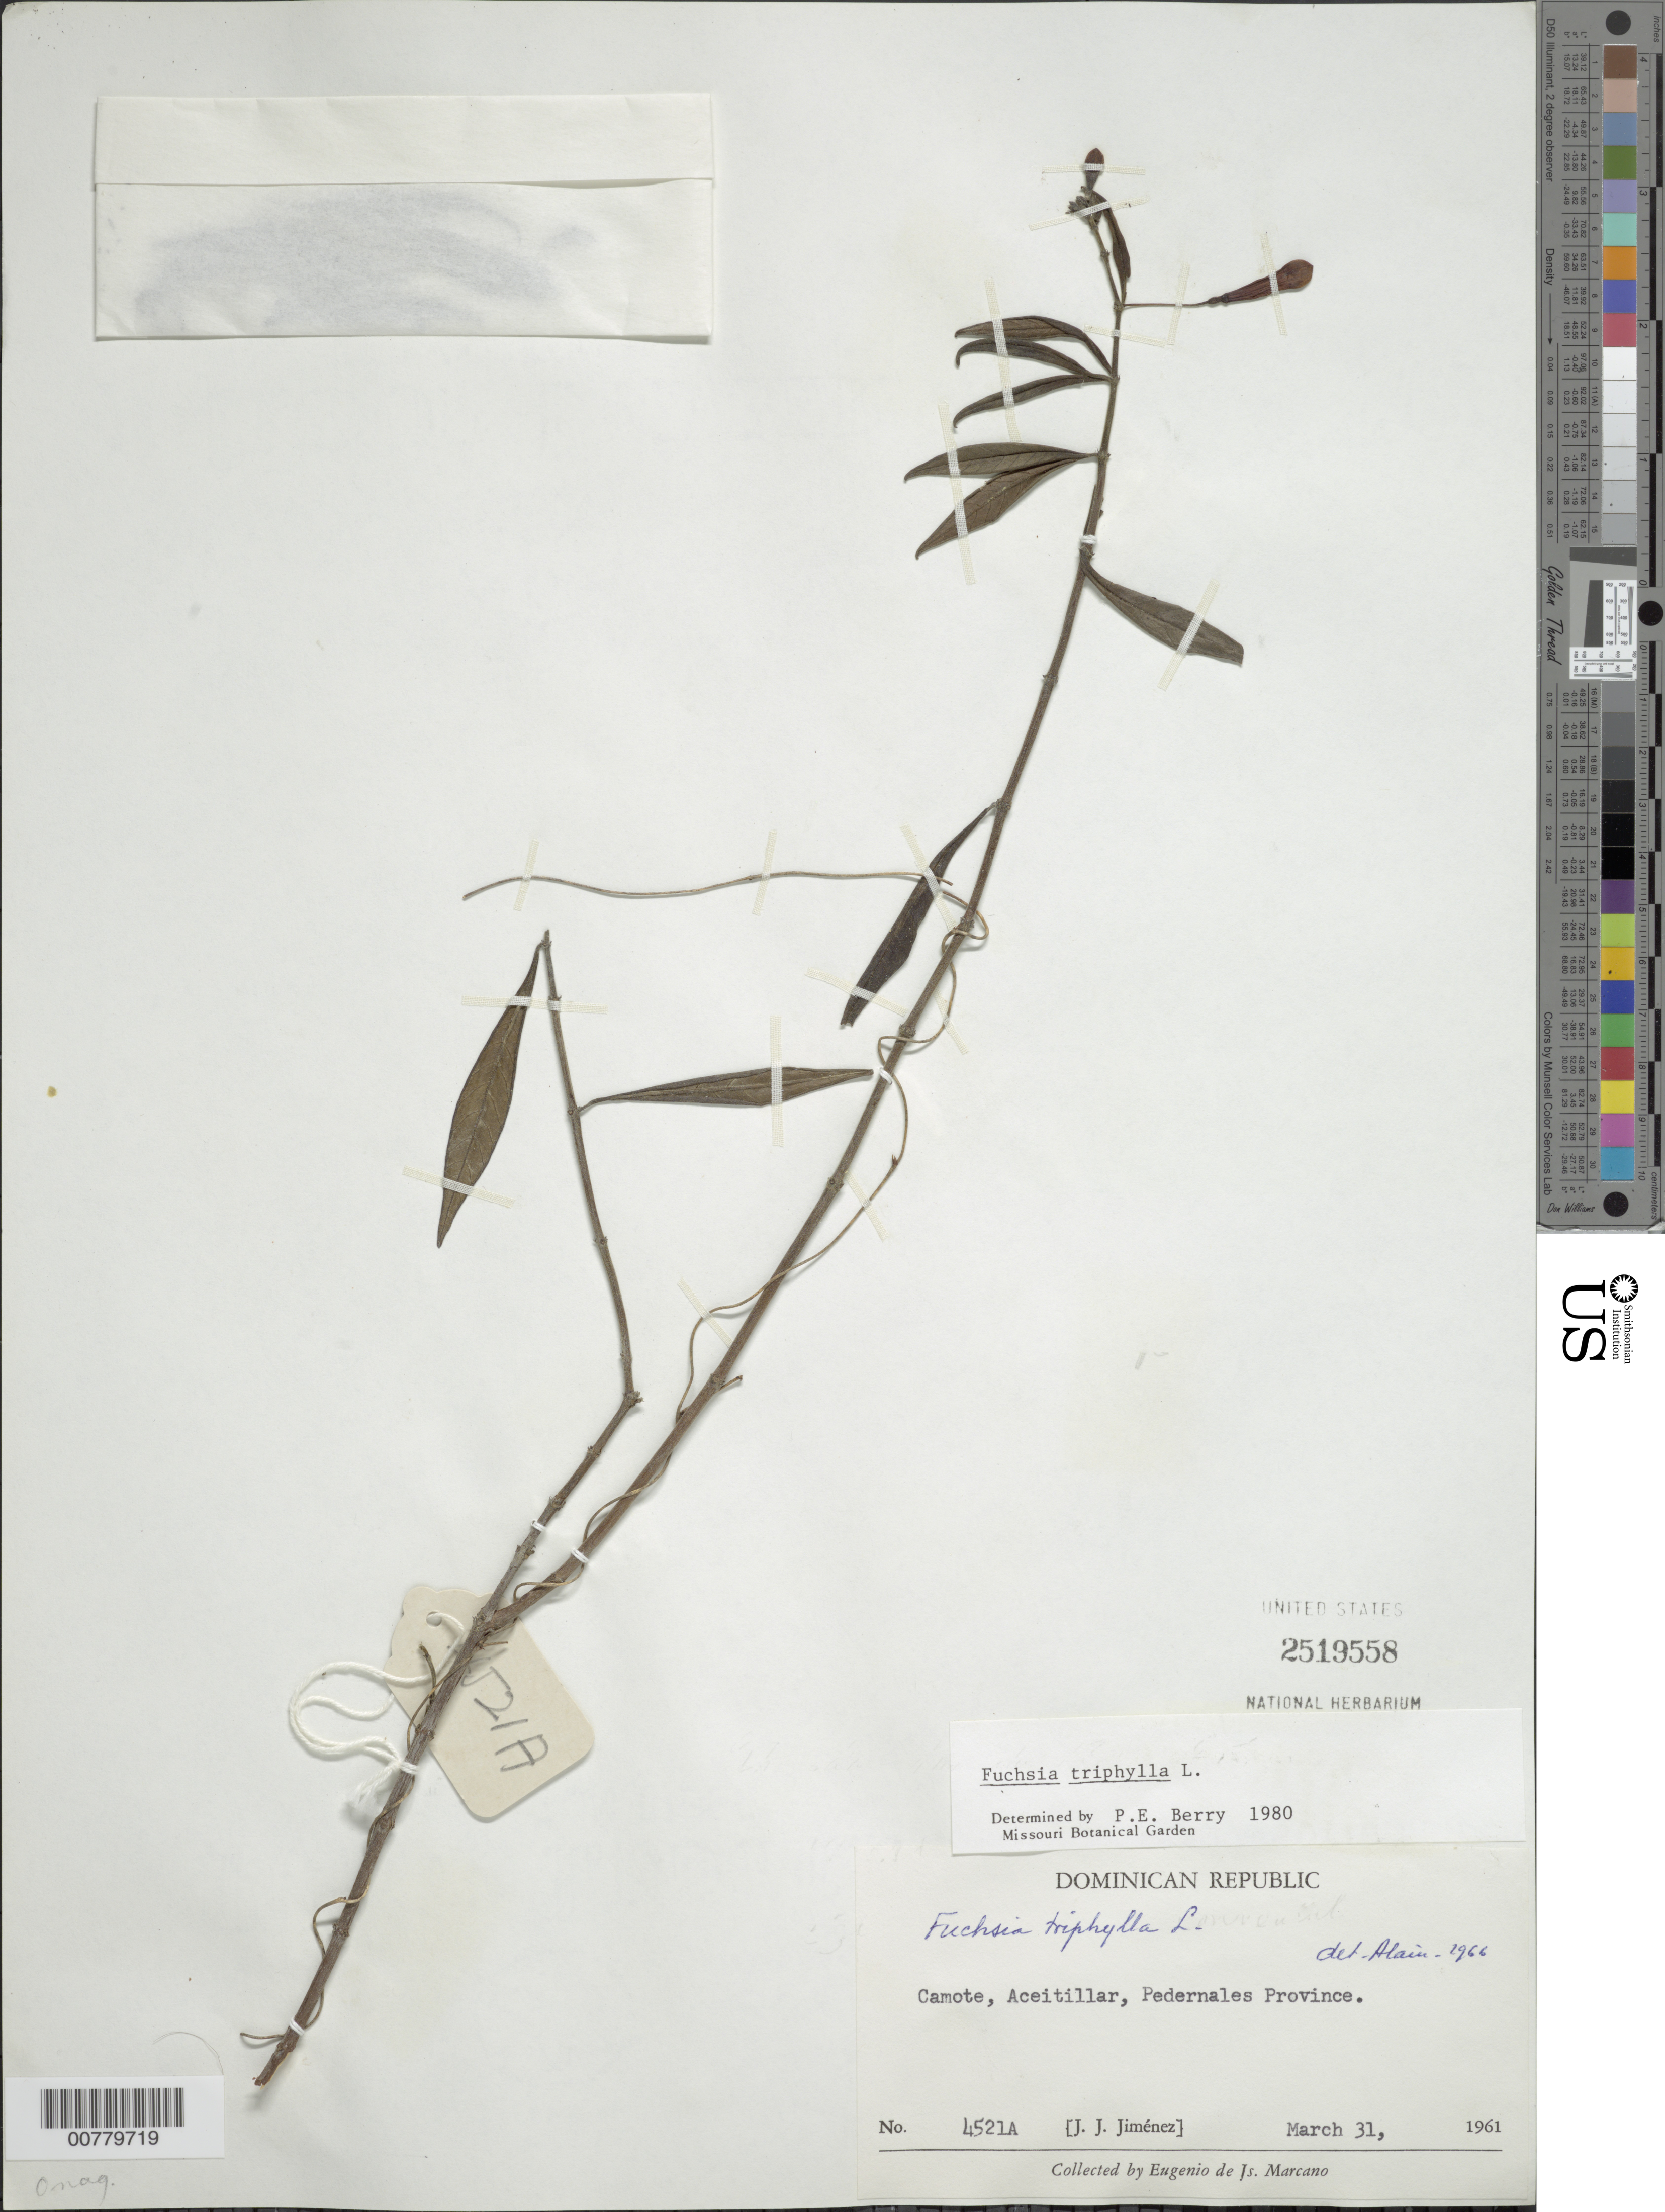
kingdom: Plantae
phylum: Tracheophyta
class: Magnoliopsida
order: Myrtales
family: Onagraceae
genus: Fuchsia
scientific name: Fuchsia triphylla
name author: L.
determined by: Berry, P. E., (WIS), University of Wisconsin - Madison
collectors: E. J. Marcano F.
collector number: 4521a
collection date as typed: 31 Mar 1961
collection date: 1961-03-31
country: Dominican Republic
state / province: Pedernales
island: Hispaniola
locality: Aceitillar, Camote.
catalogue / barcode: US 2519558